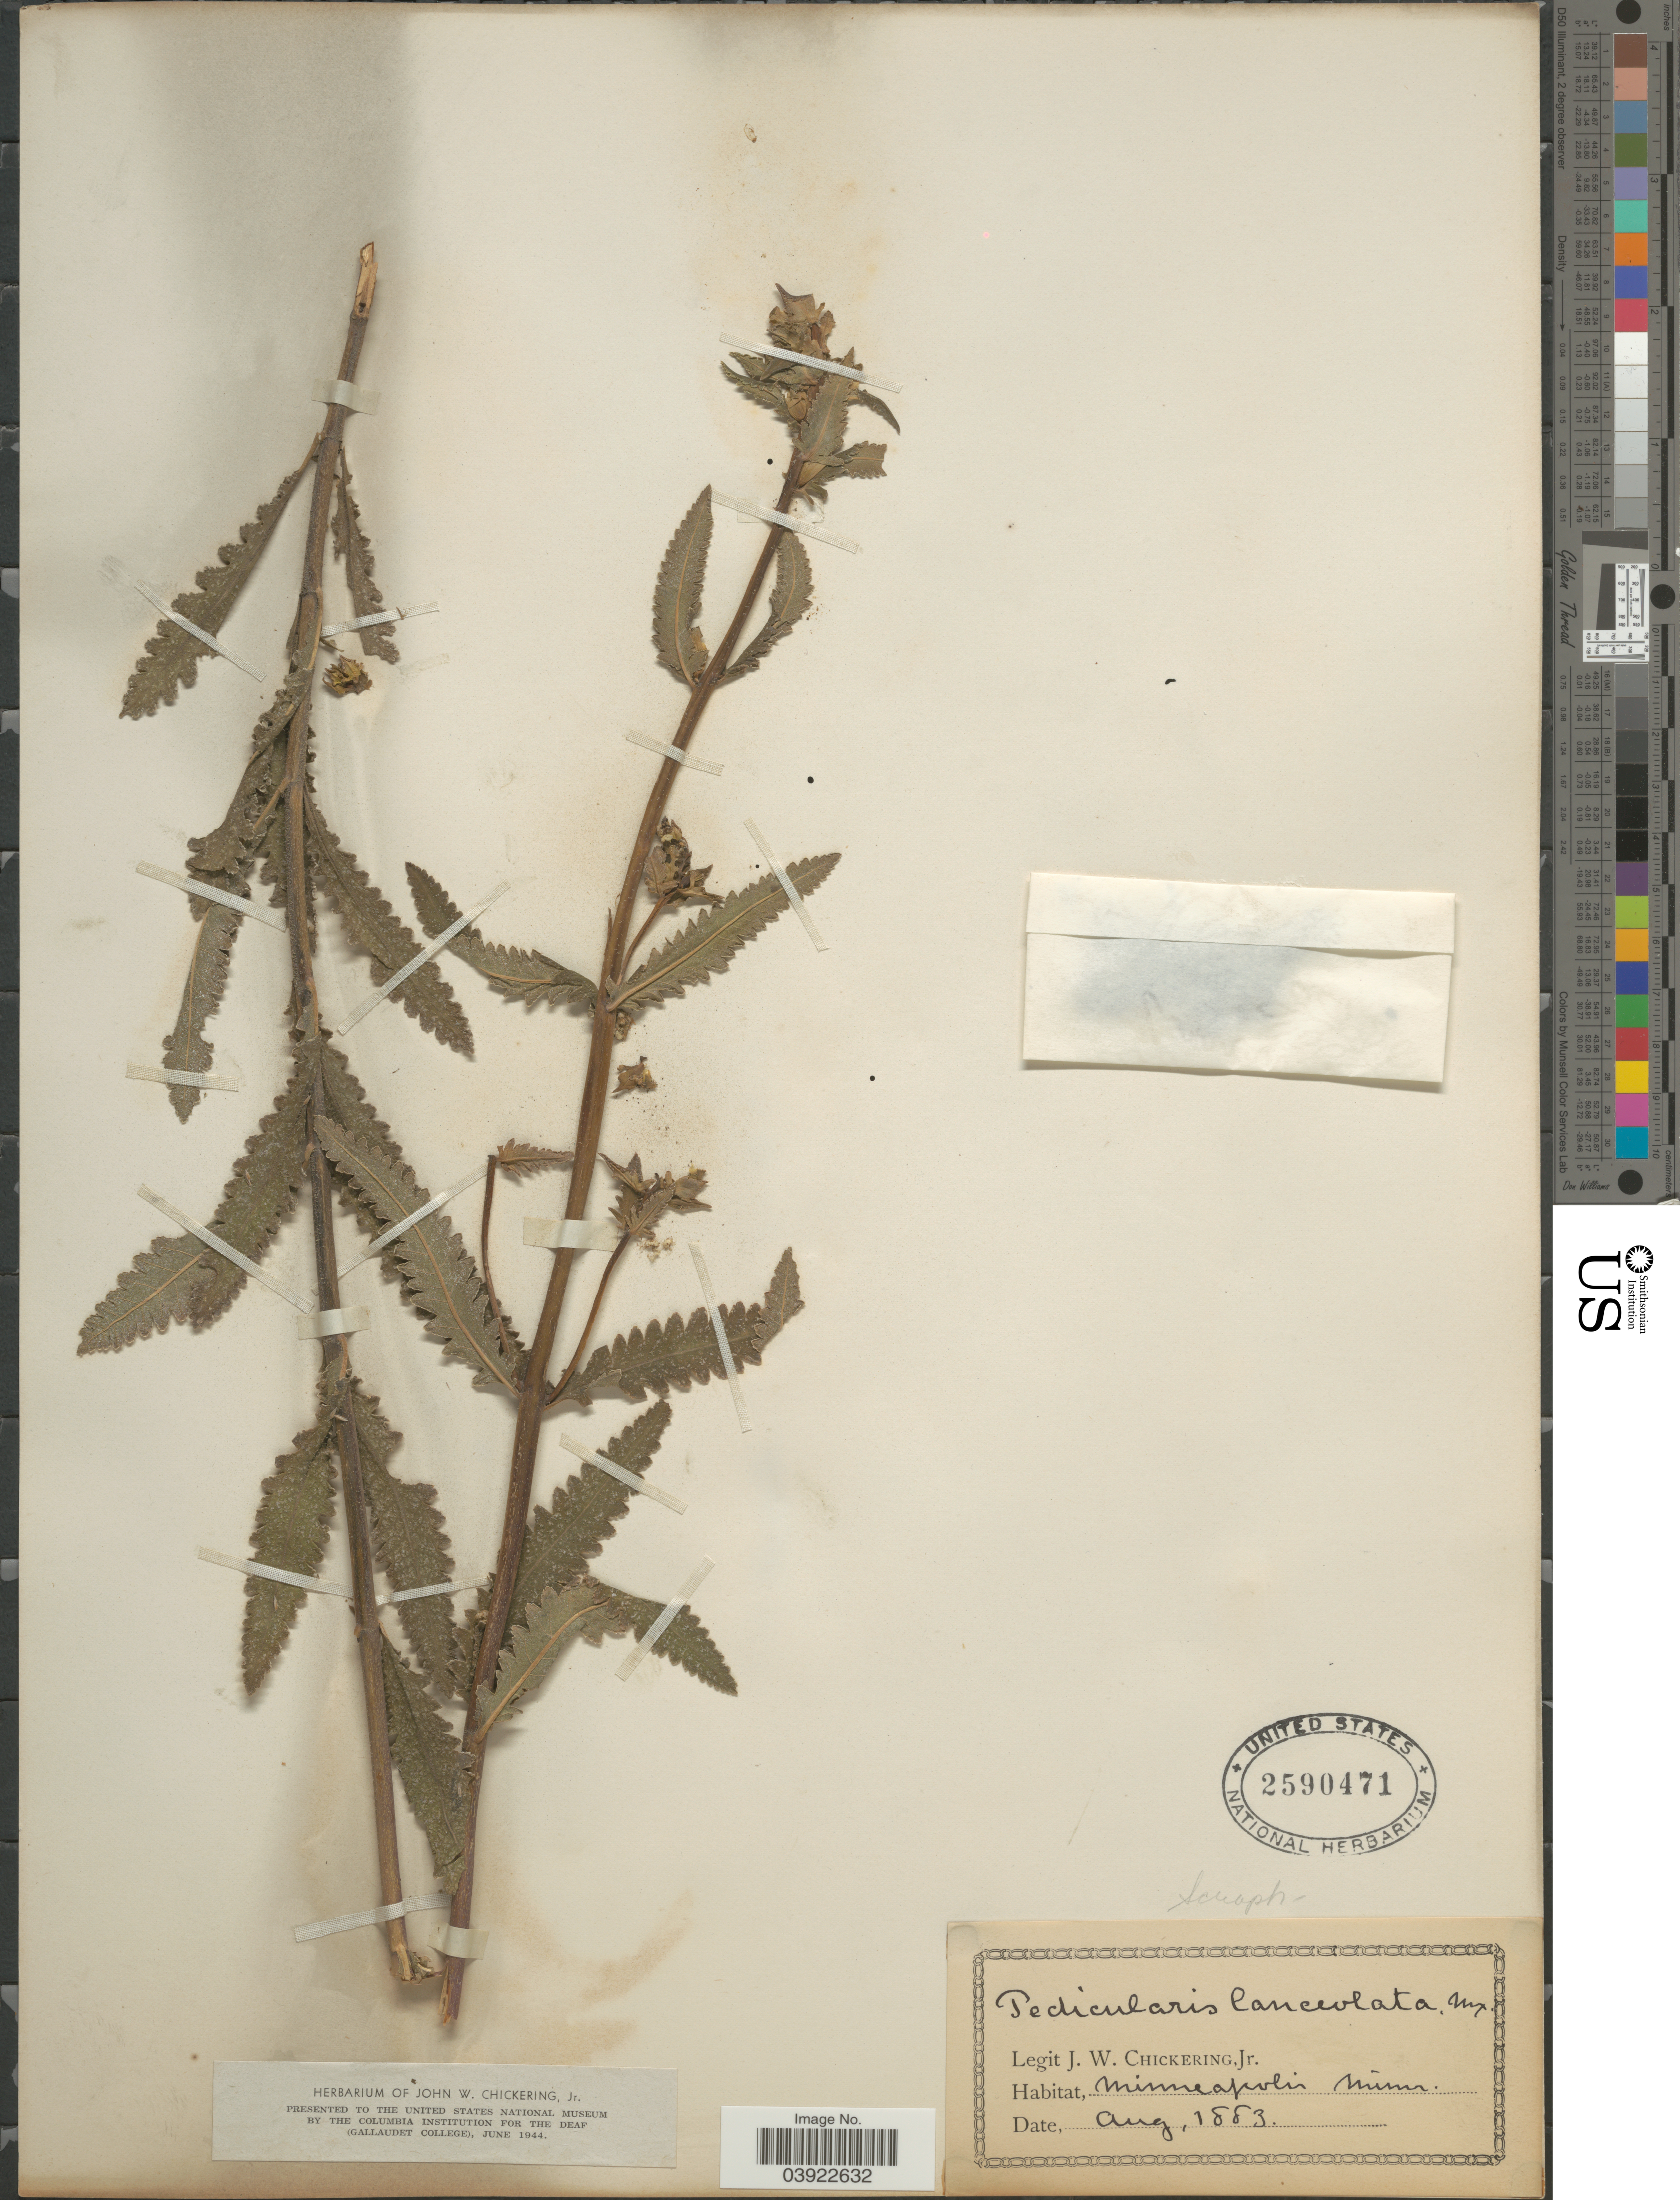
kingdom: Plantae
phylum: Tracheophyta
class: Magnoliopsida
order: Lamiales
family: Orobanchaceae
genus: Pedicularis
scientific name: Pedicularis lanceolata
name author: Michx.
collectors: J. W. Chickering Jr.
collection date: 1883-08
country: United States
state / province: Minnesota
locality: Minneapolis.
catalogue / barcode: US 2590471